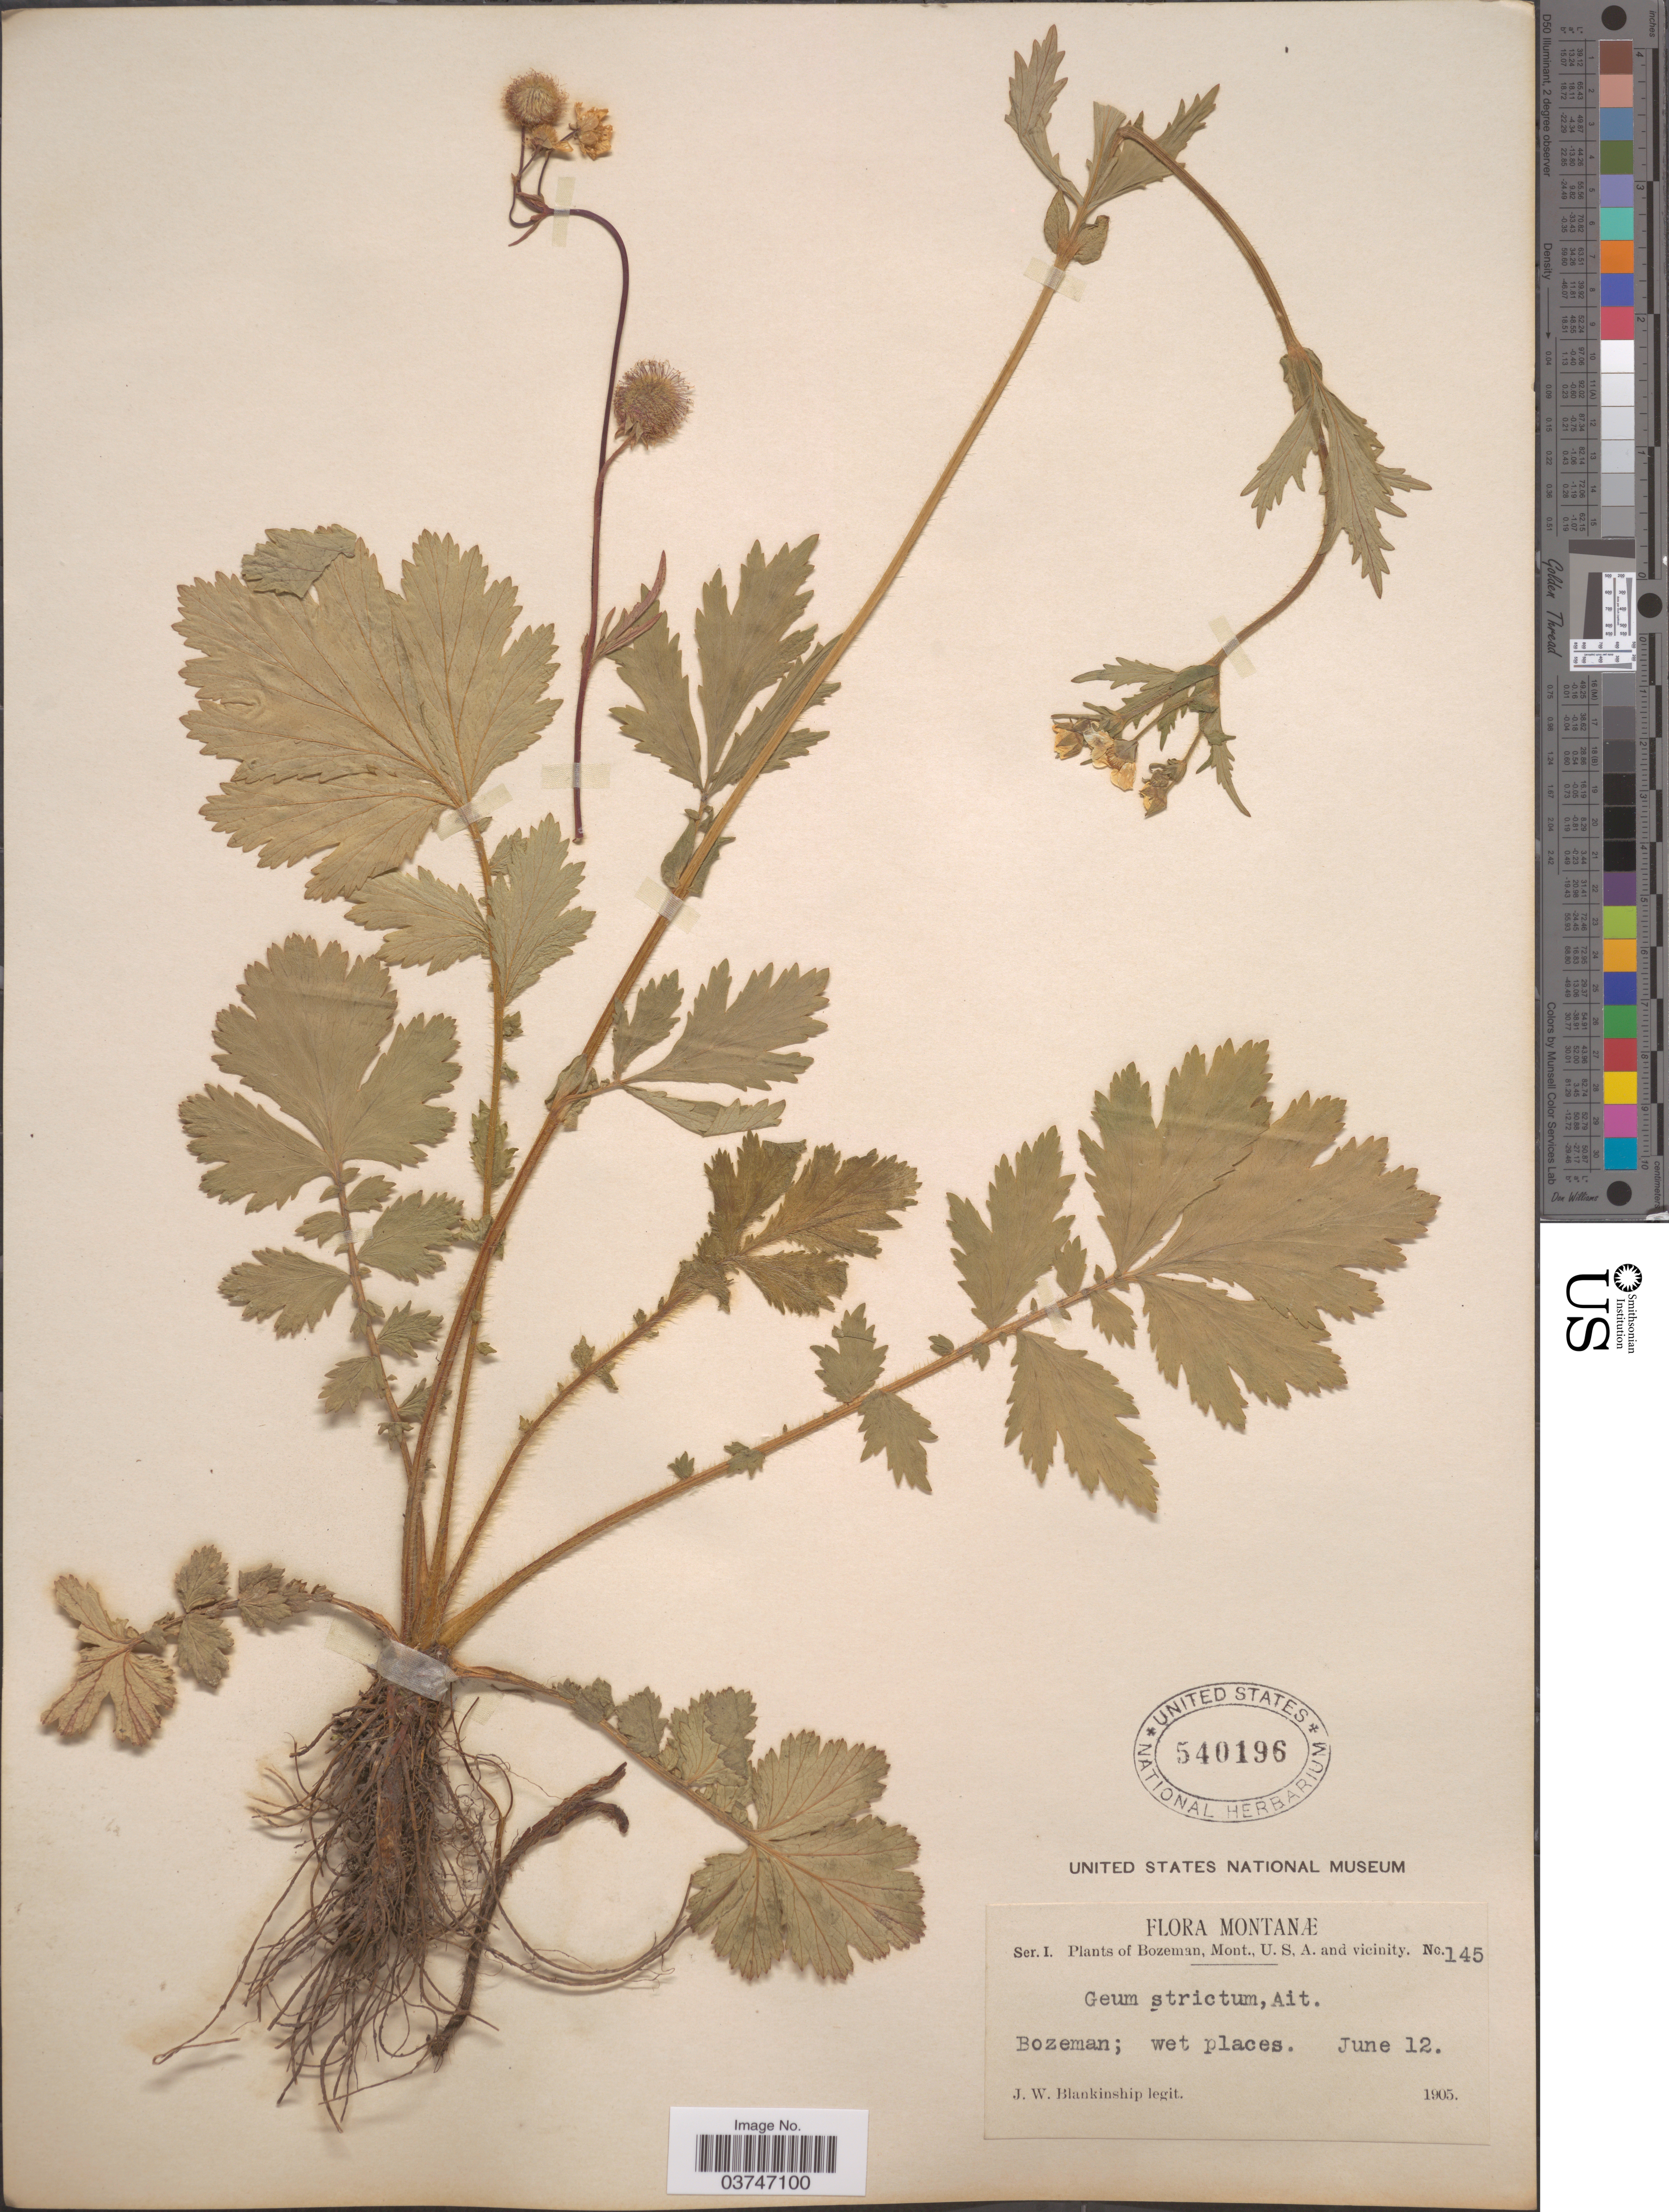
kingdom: Plantae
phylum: Tracheophyta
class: Magnoliopsida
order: Rosales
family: Rosaceae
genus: Geum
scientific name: Geum aleppicum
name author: Jacq.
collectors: J. W. Blankinship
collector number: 145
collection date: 1905-06-12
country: United States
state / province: Montana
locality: Bozeman and vicinity. Bozeman.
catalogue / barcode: US 540196